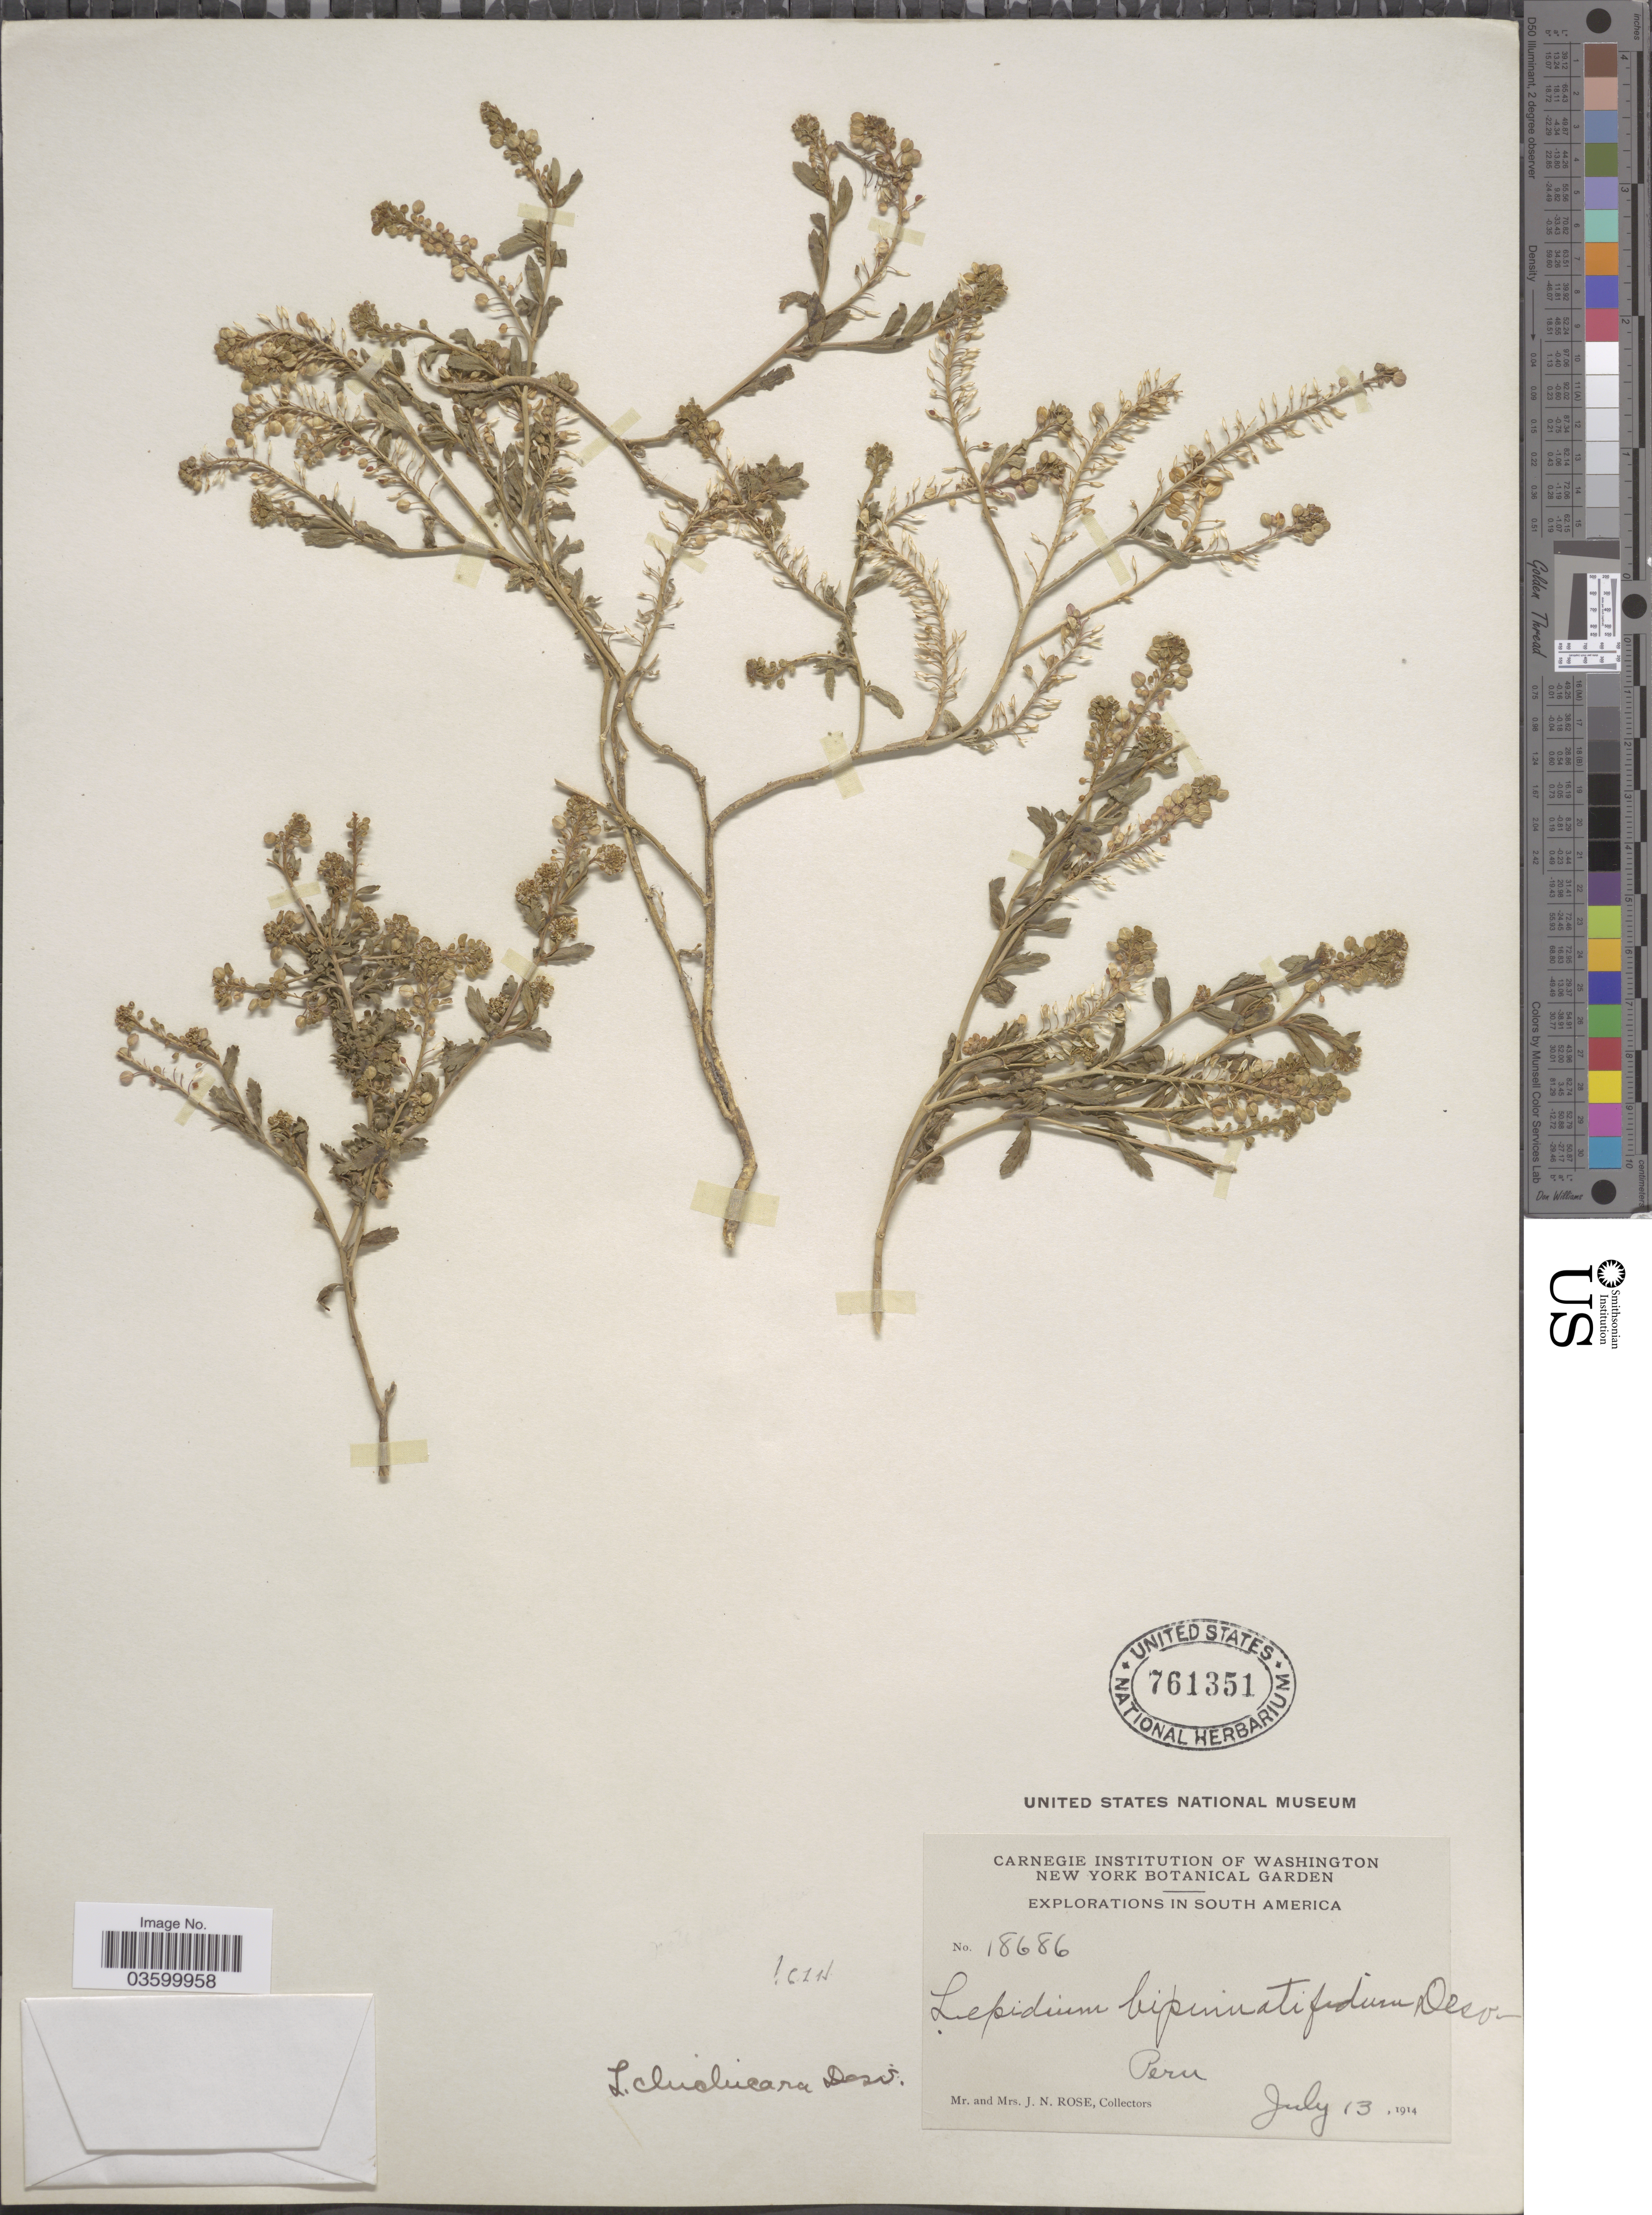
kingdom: Plantae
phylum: Tracheophyta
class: Magnoliopsida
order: Brassicales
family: Brassicaceae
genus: Lepidium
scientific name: Lepidium chichicara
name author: Desv.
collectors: J. N. Rose & L. B. Rose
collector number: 18686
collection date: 1914-07-13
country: Peru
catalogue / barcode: US 761351